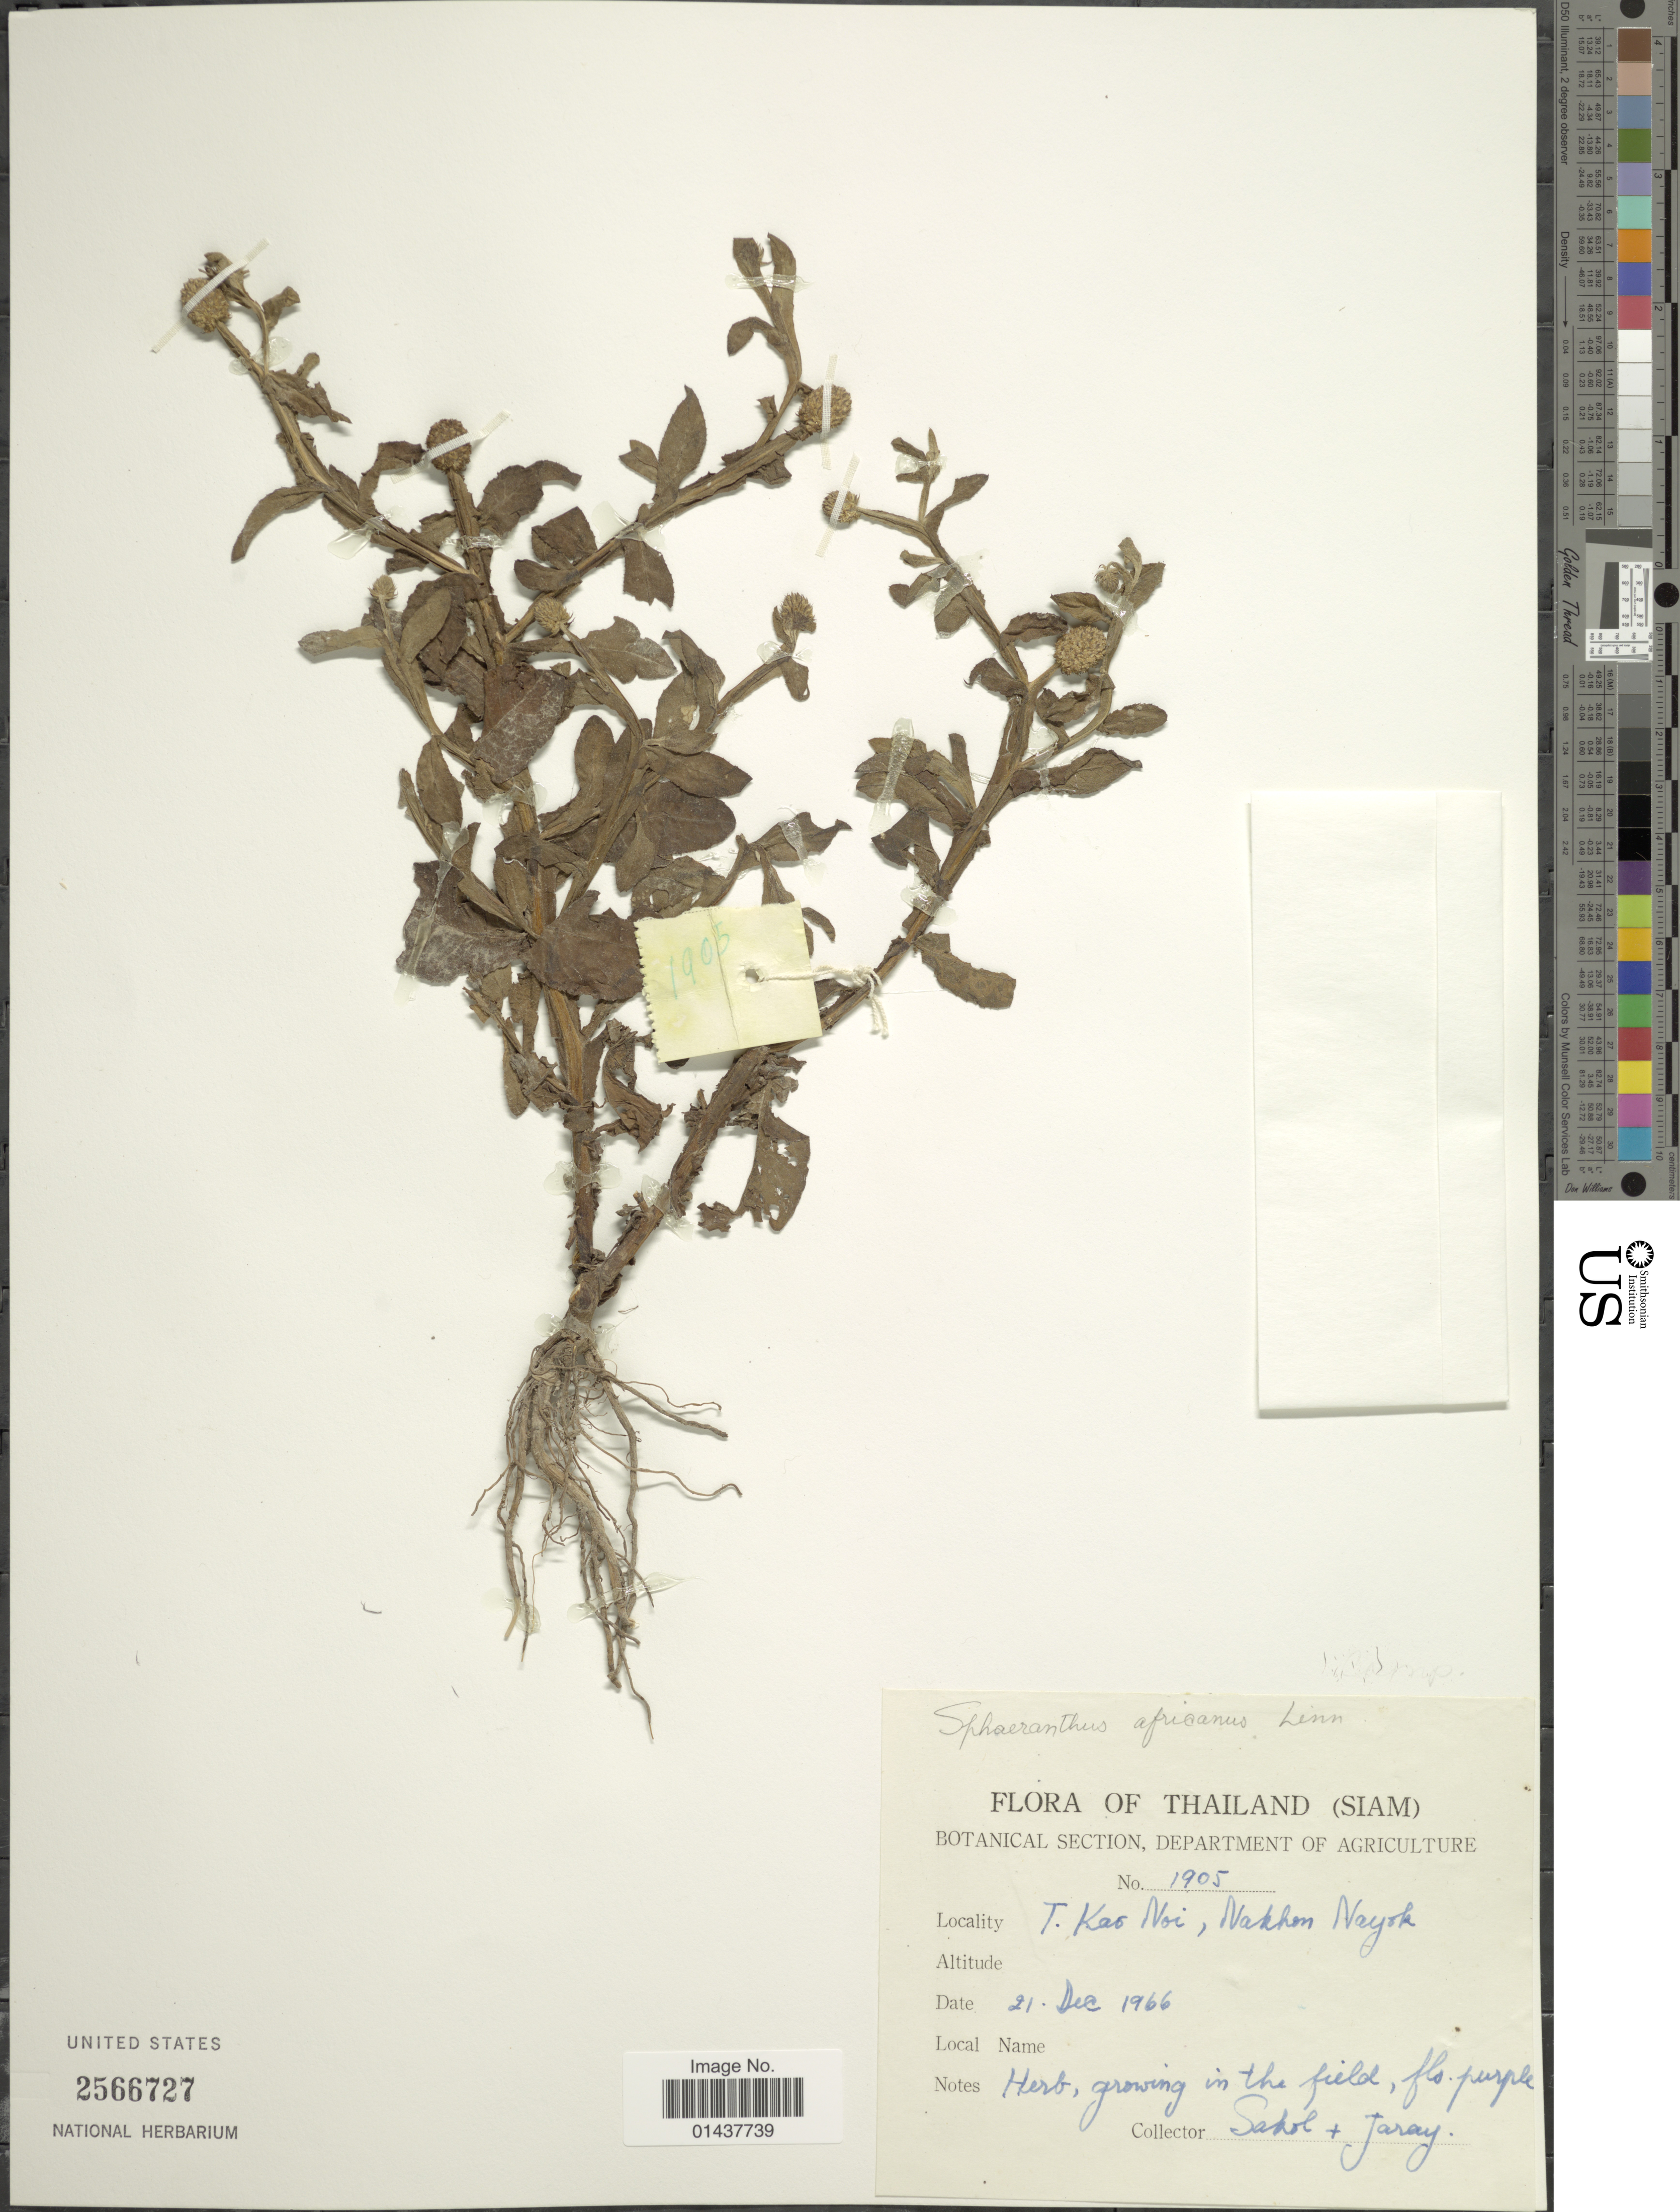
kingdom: Plantae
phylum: Tracheophyta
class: Magnoliopsida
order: Asterales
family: Asteraceae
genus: Sphaeranthus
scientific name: Sphaeranthus africanus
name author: L.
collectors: Sakol & Jaray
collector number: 1905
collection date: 1966-12-21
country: Thailand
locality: (Siam), T. Kao Noi, Nakhon Nayok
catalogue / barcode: US 2566727